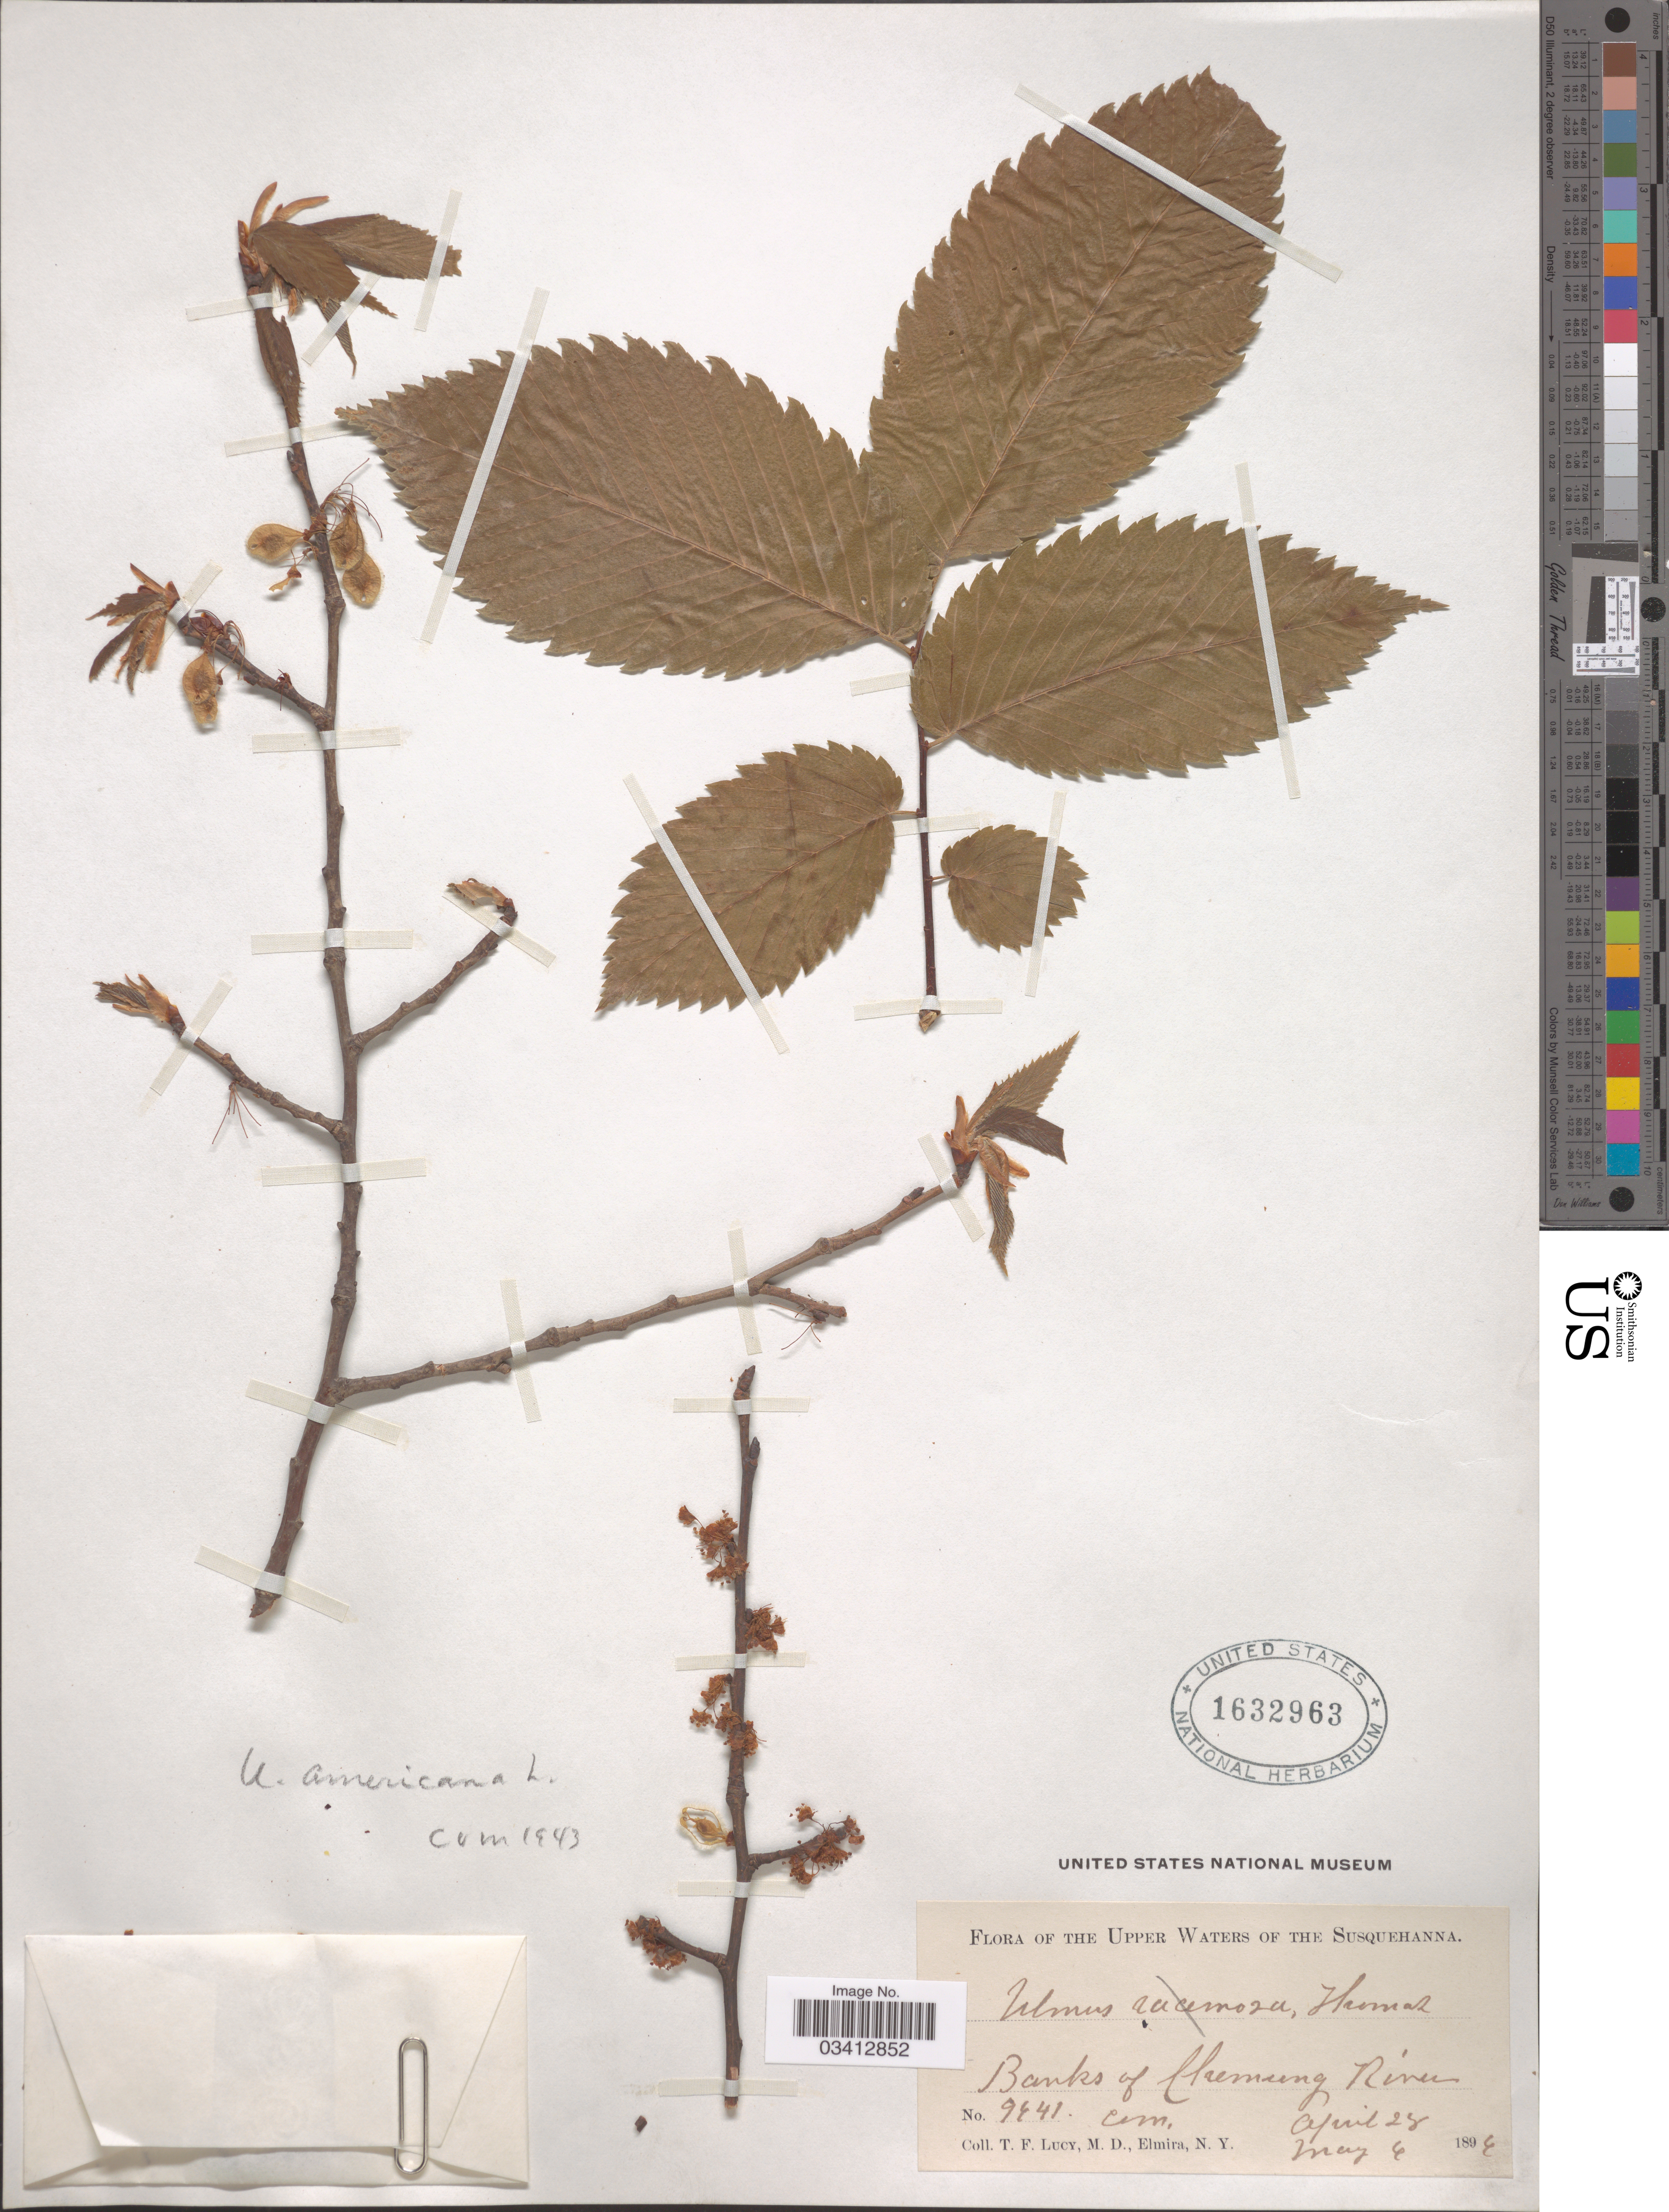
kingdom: Plantae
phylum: Tracheophyta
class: Magnoliopsida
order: Rosales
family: Ulmaceae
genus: Ulmus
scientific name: Ulmus americana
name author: L.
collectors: T. Lucy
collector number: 9441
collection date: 1894-04-28/1894-05-06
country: United States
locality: The Upper Waters of The Susquehanna. Banks of Chemung Rivers.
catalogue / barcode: US 1632963